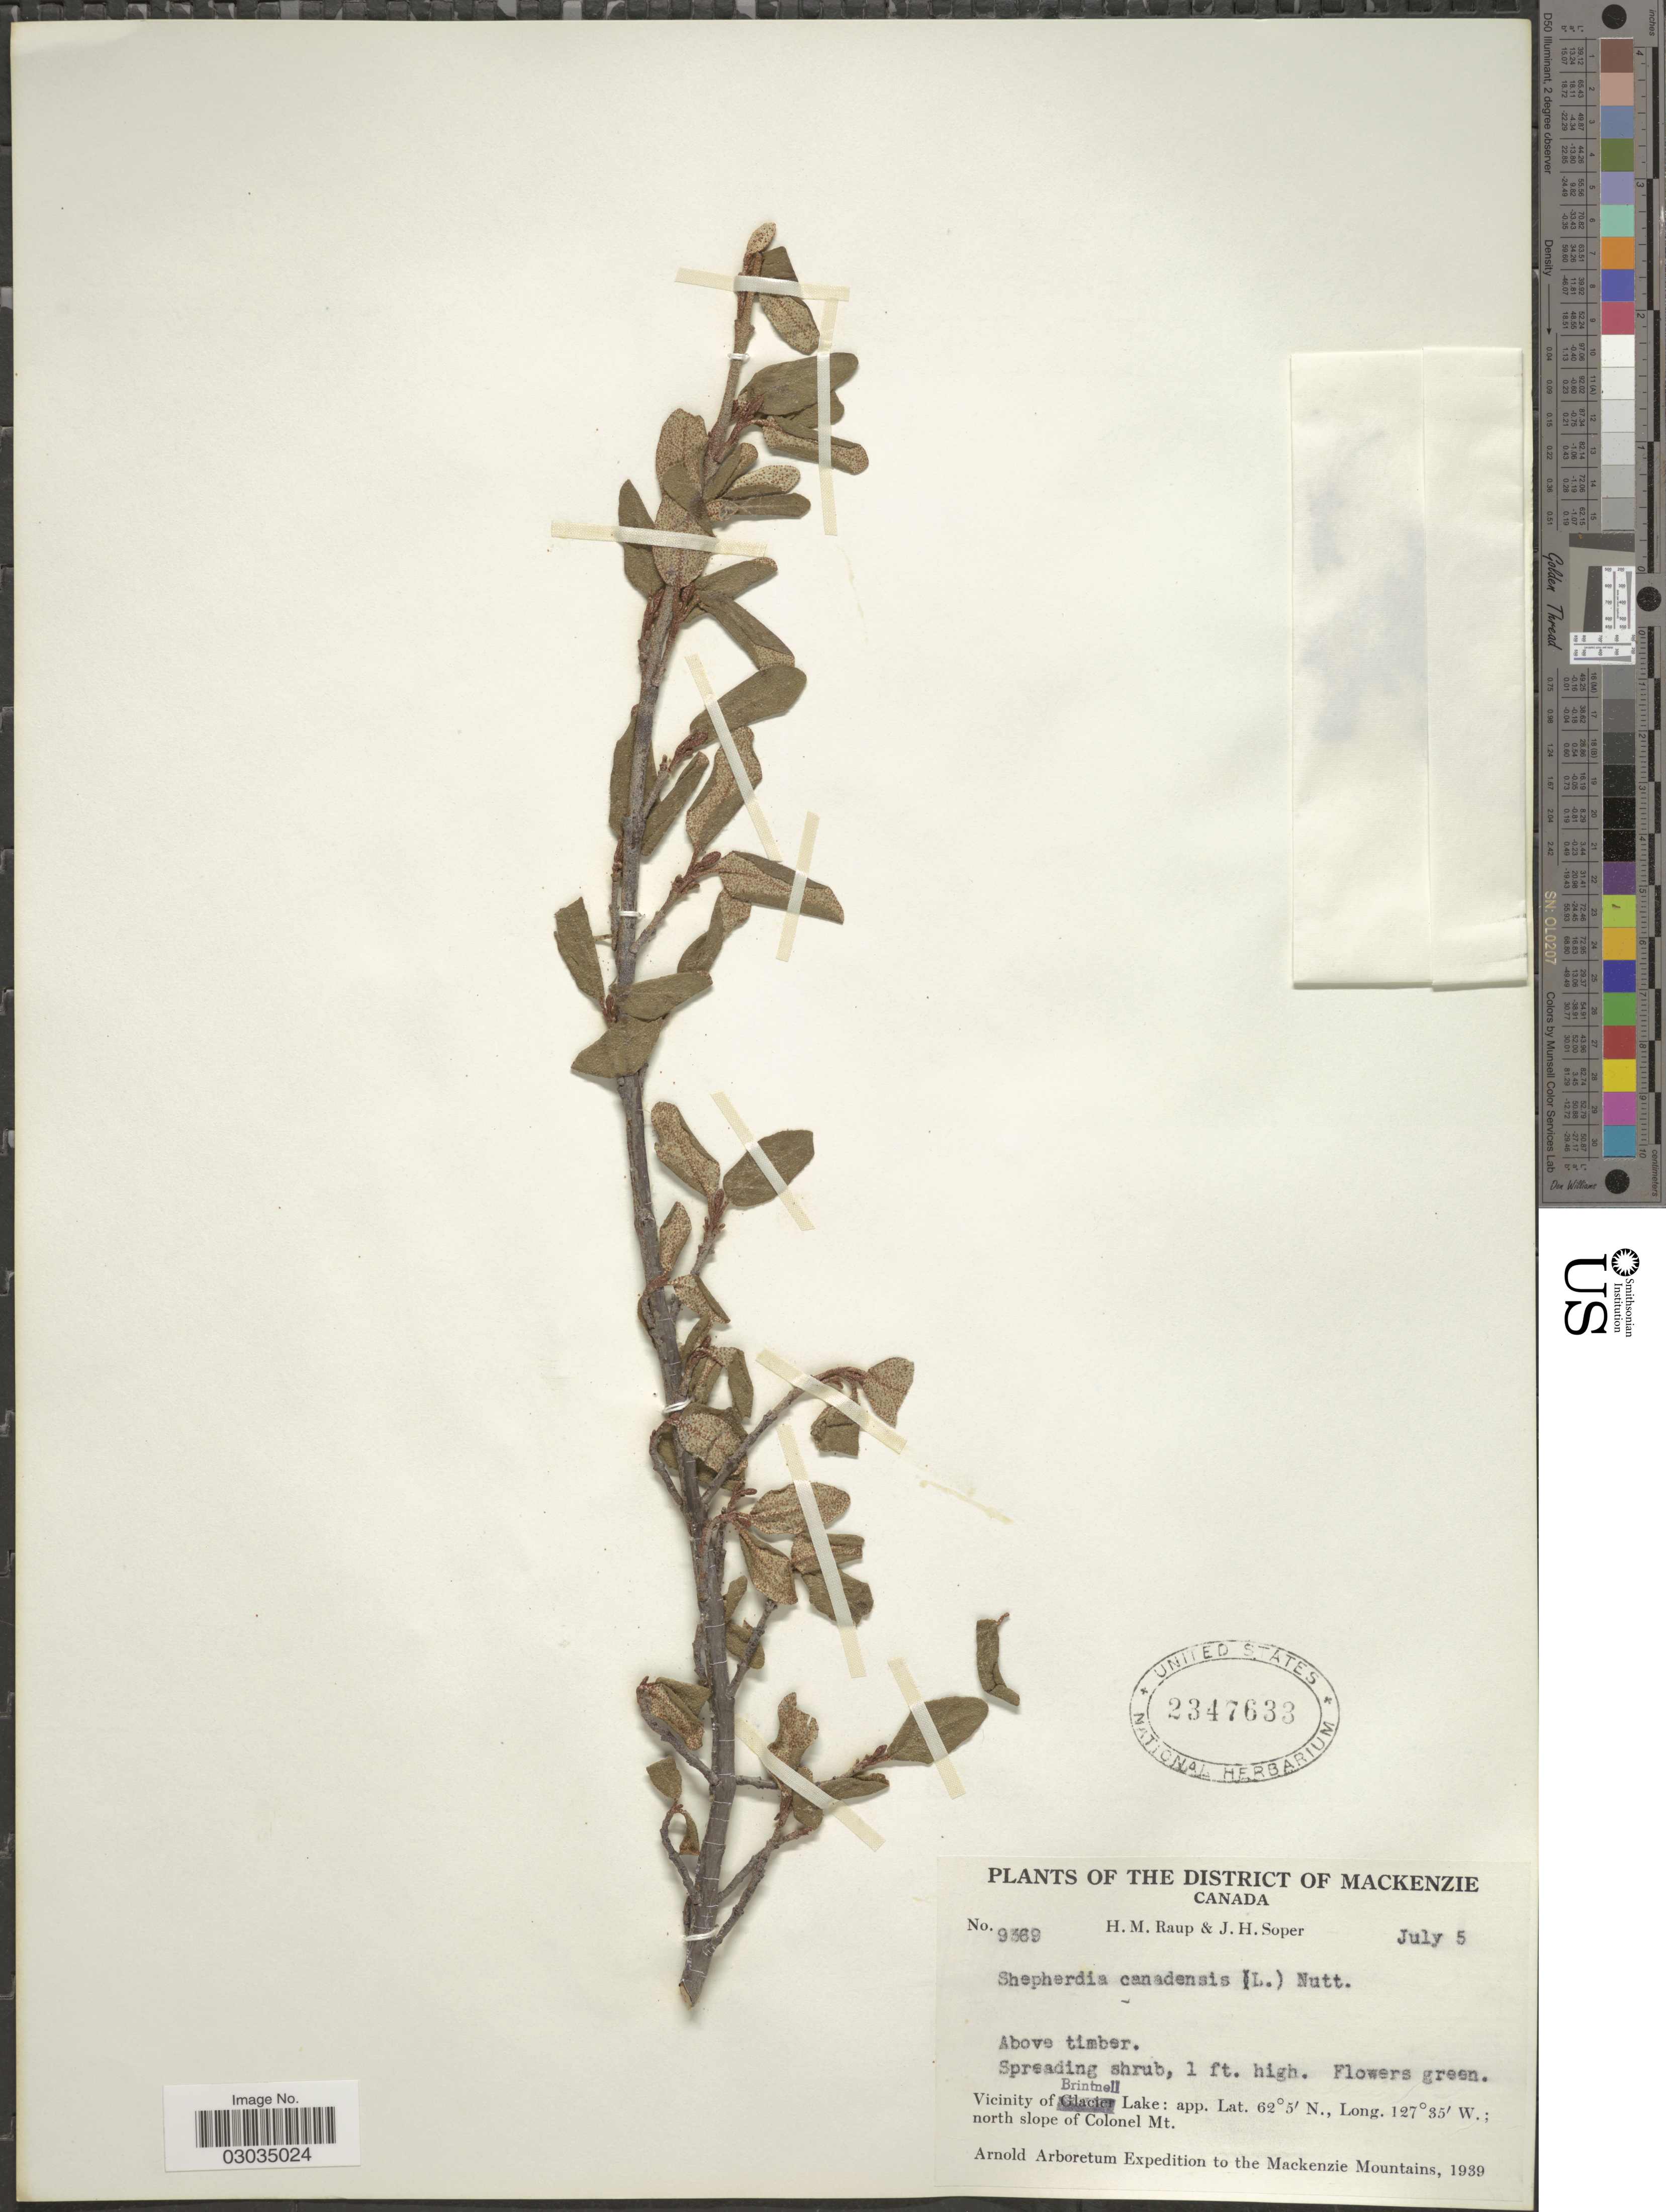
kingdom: Plantae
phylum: Tracheophyta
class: Magnoliopsida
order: Rosales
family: Elaeagnaceae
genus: Shepherdia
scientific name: Shepherdia canadensis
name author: (L.) Nutt.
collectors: H. Raup & J. H. Soper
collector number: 9369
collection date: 1939-07-05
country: Canada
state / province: Alberta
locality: The District of Mackenzie, Vicinity of Brintnell Lake, north slope of Colonel Mt.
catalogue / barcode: US 2347633